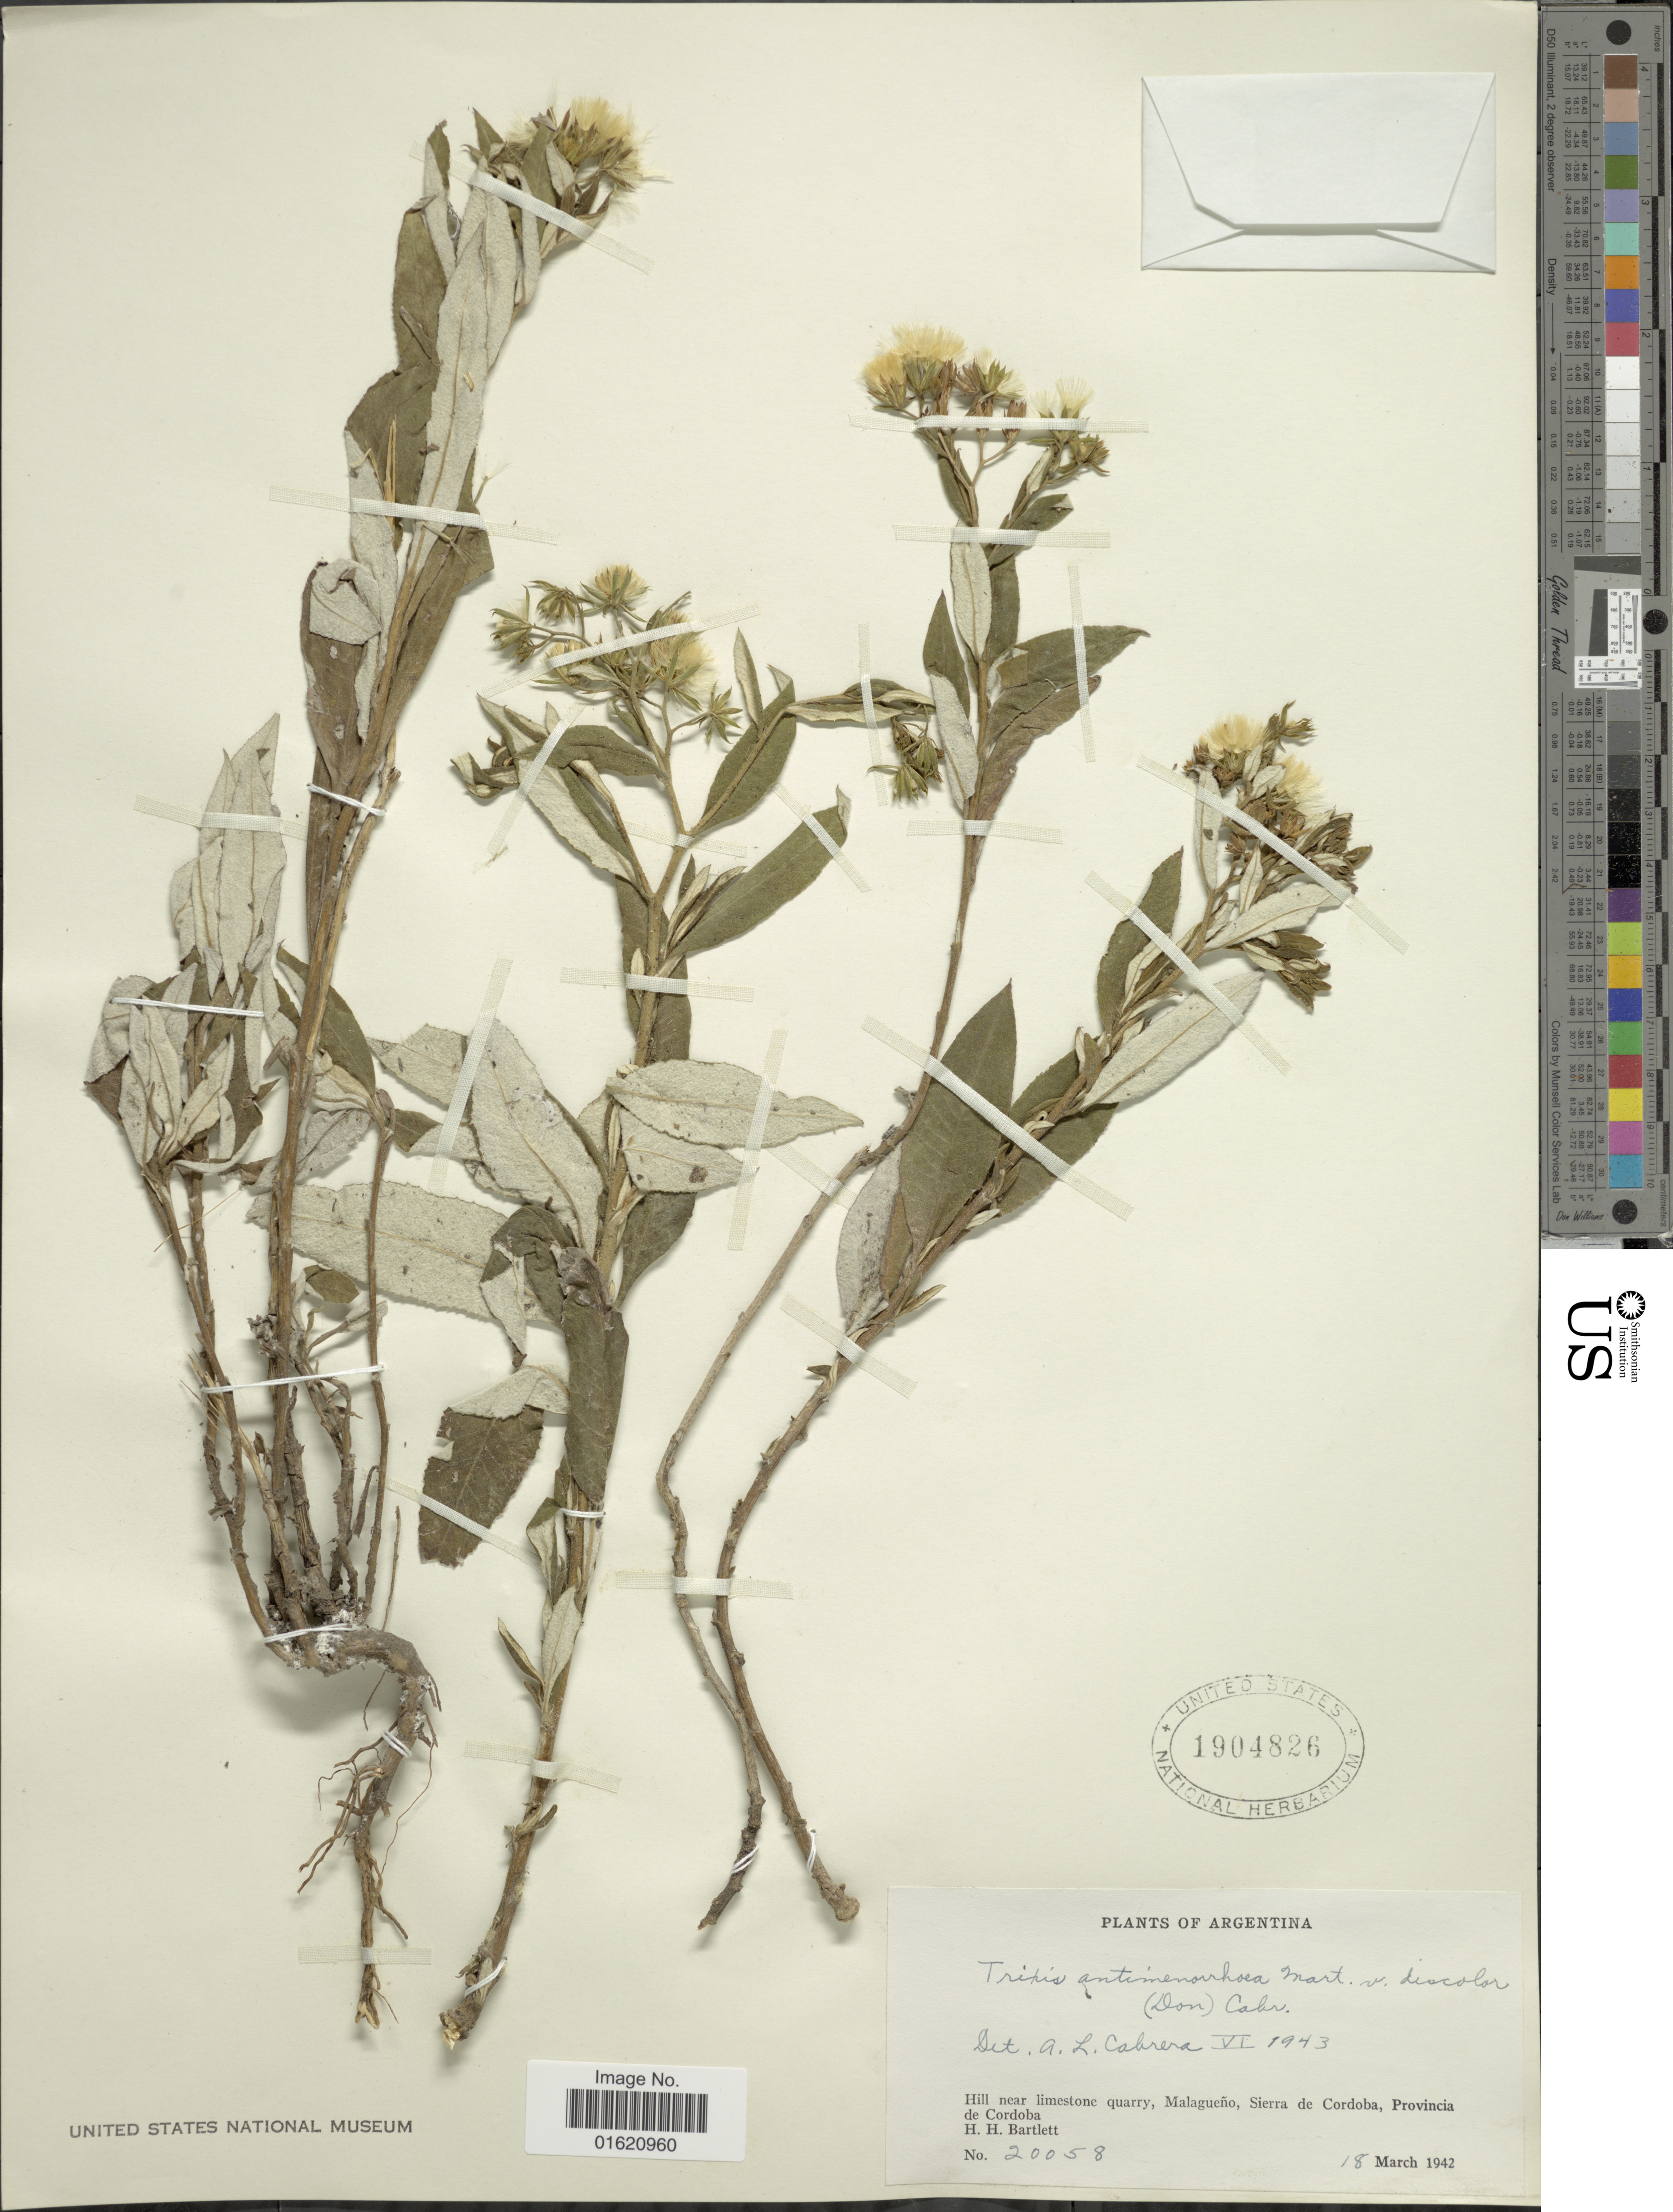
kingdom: Plantae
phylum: Tracheophyta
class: Magnoliopsida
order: Asterales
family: Asteraceae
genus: Trixis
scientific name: Trixis antimenorrhoea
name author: (Schrank) Mart. ex Kuntze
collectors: H. H. Bartlett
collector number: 20058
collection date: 1942-03-18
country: Argentina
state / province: Cordoba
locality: Hill near Limestone quarry, Malaqueño, Sierra de Cordoba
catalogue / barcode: US 1904826